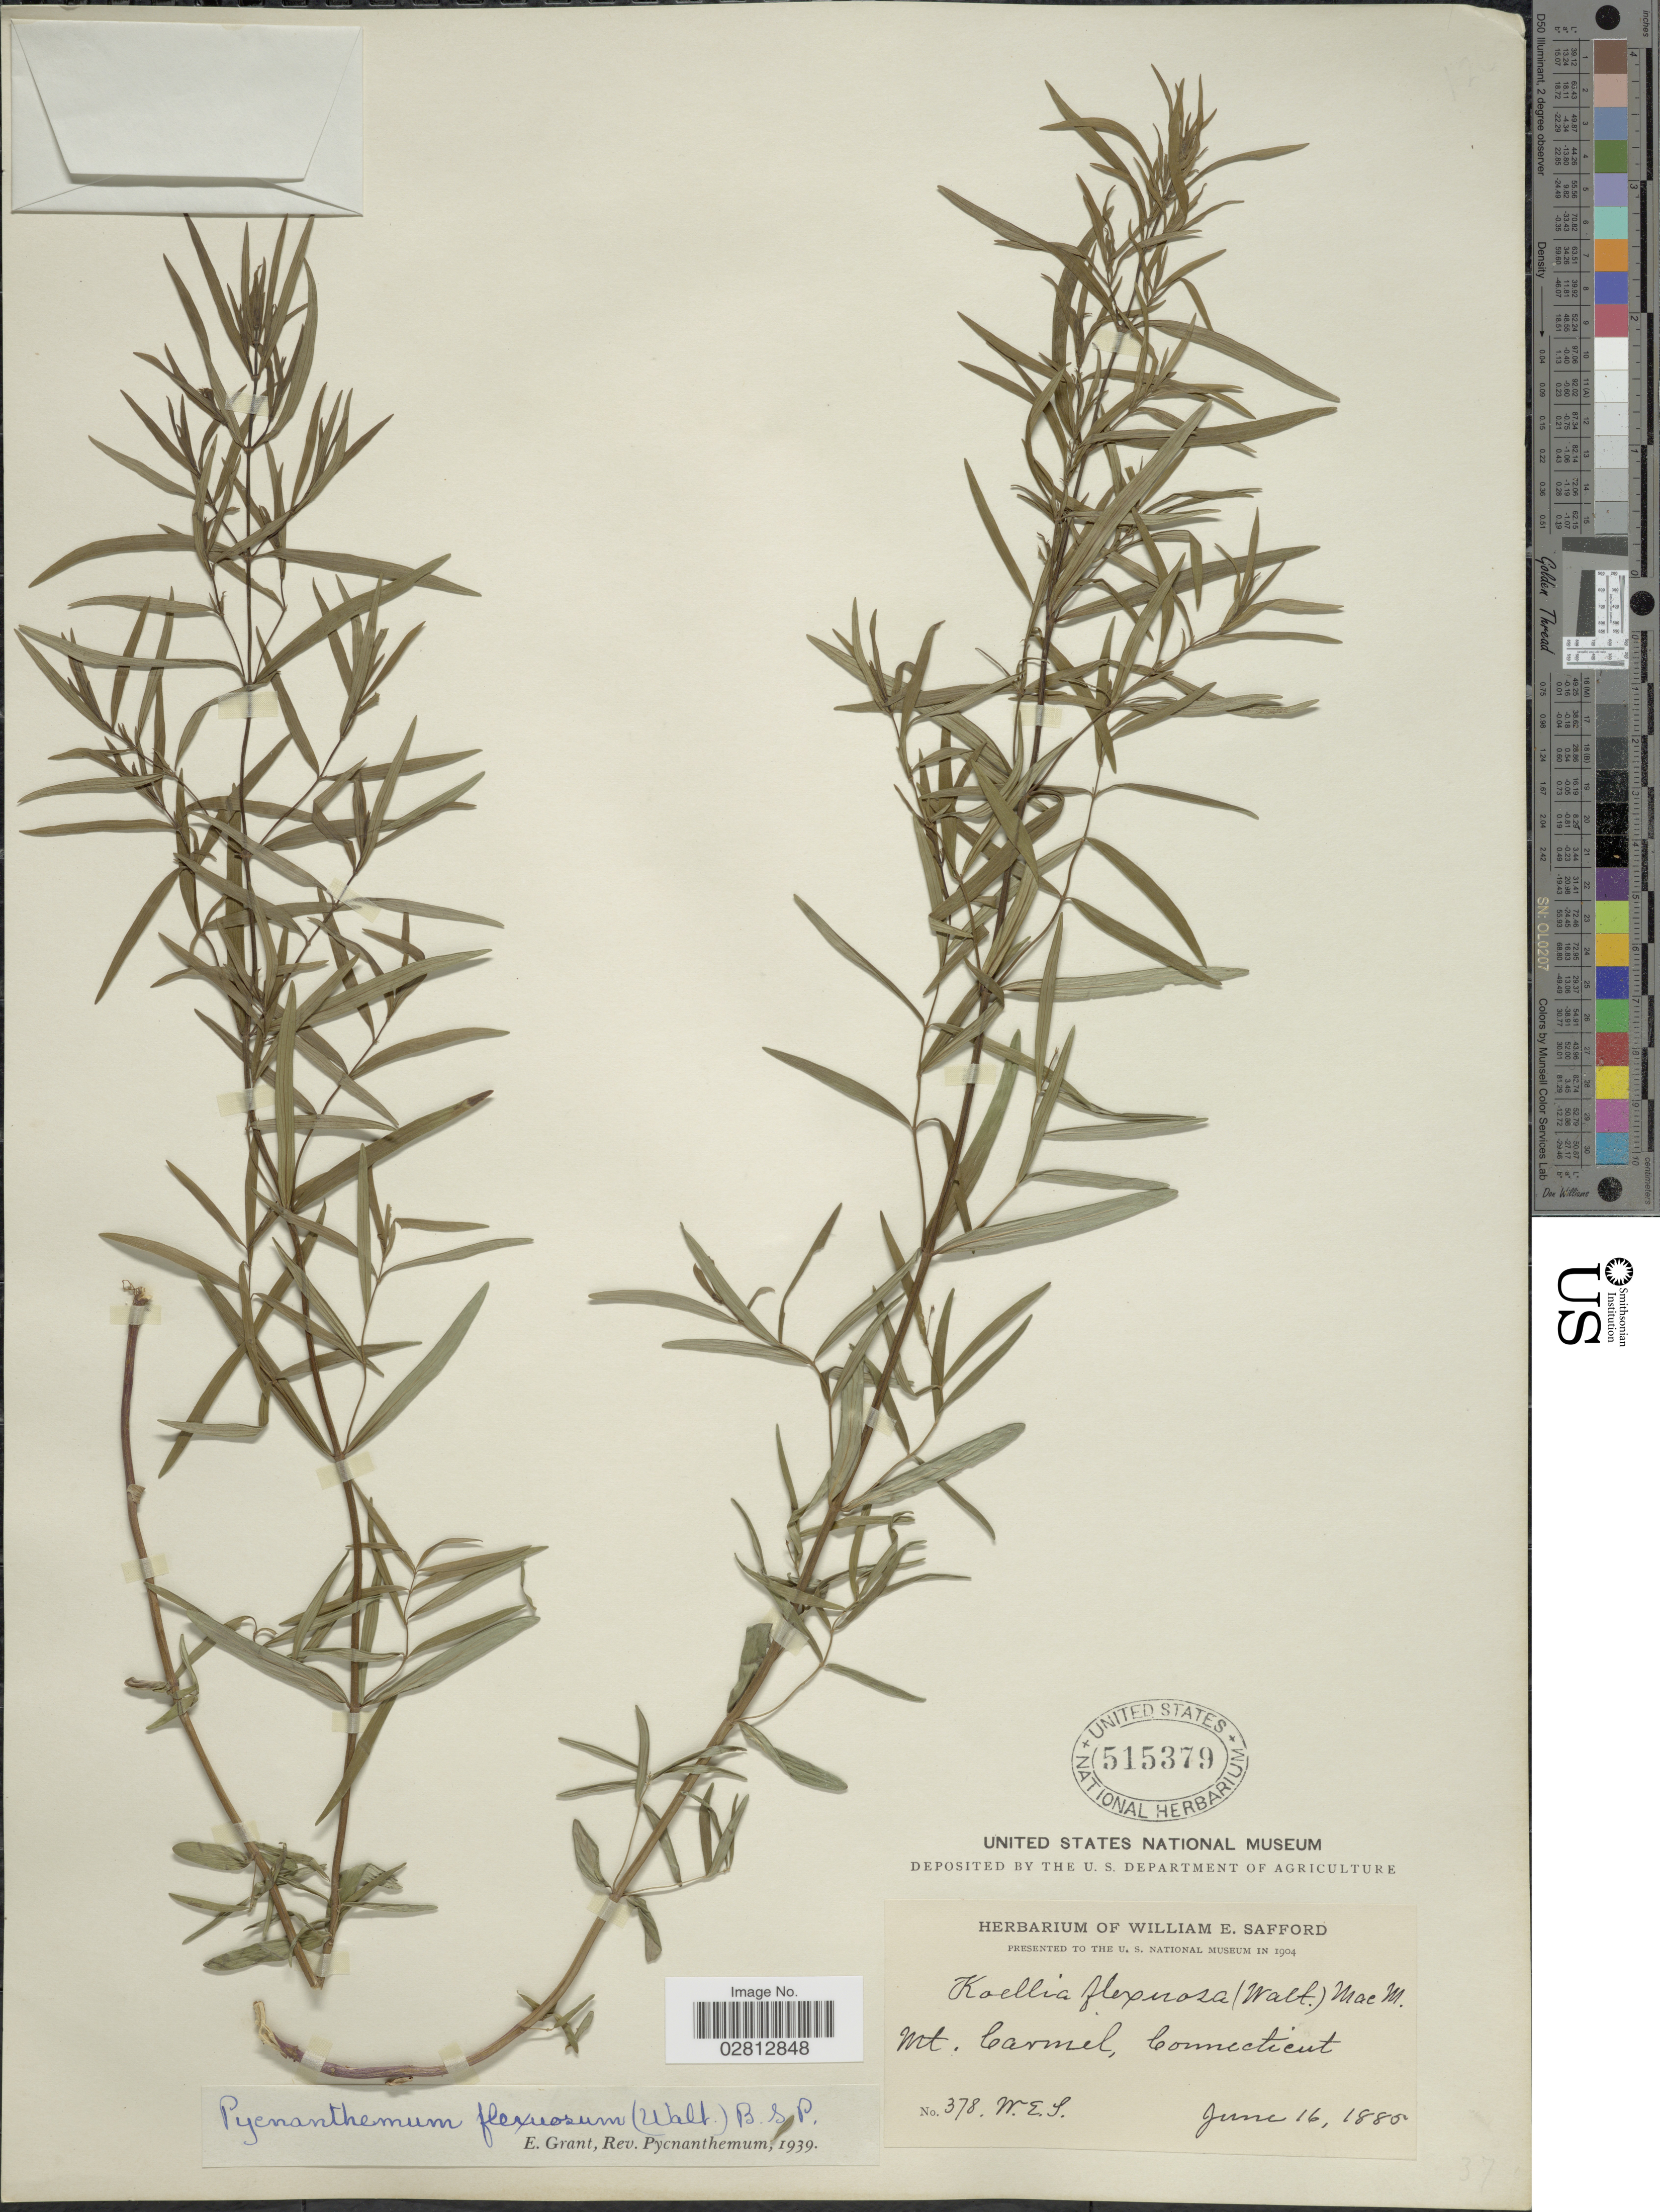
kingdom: Plantae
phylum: Tracheophyta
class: Magnoliopsida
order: Lamiales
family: Lamiaceae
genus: Pycnanthemum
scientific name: Pycnanthemum tenuifolium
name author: Schrad.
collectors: W. E. Safford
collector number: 378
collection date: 1885-06-16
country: United States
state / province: Connecticut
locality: Mt. Carmel.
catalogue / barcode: US 515379